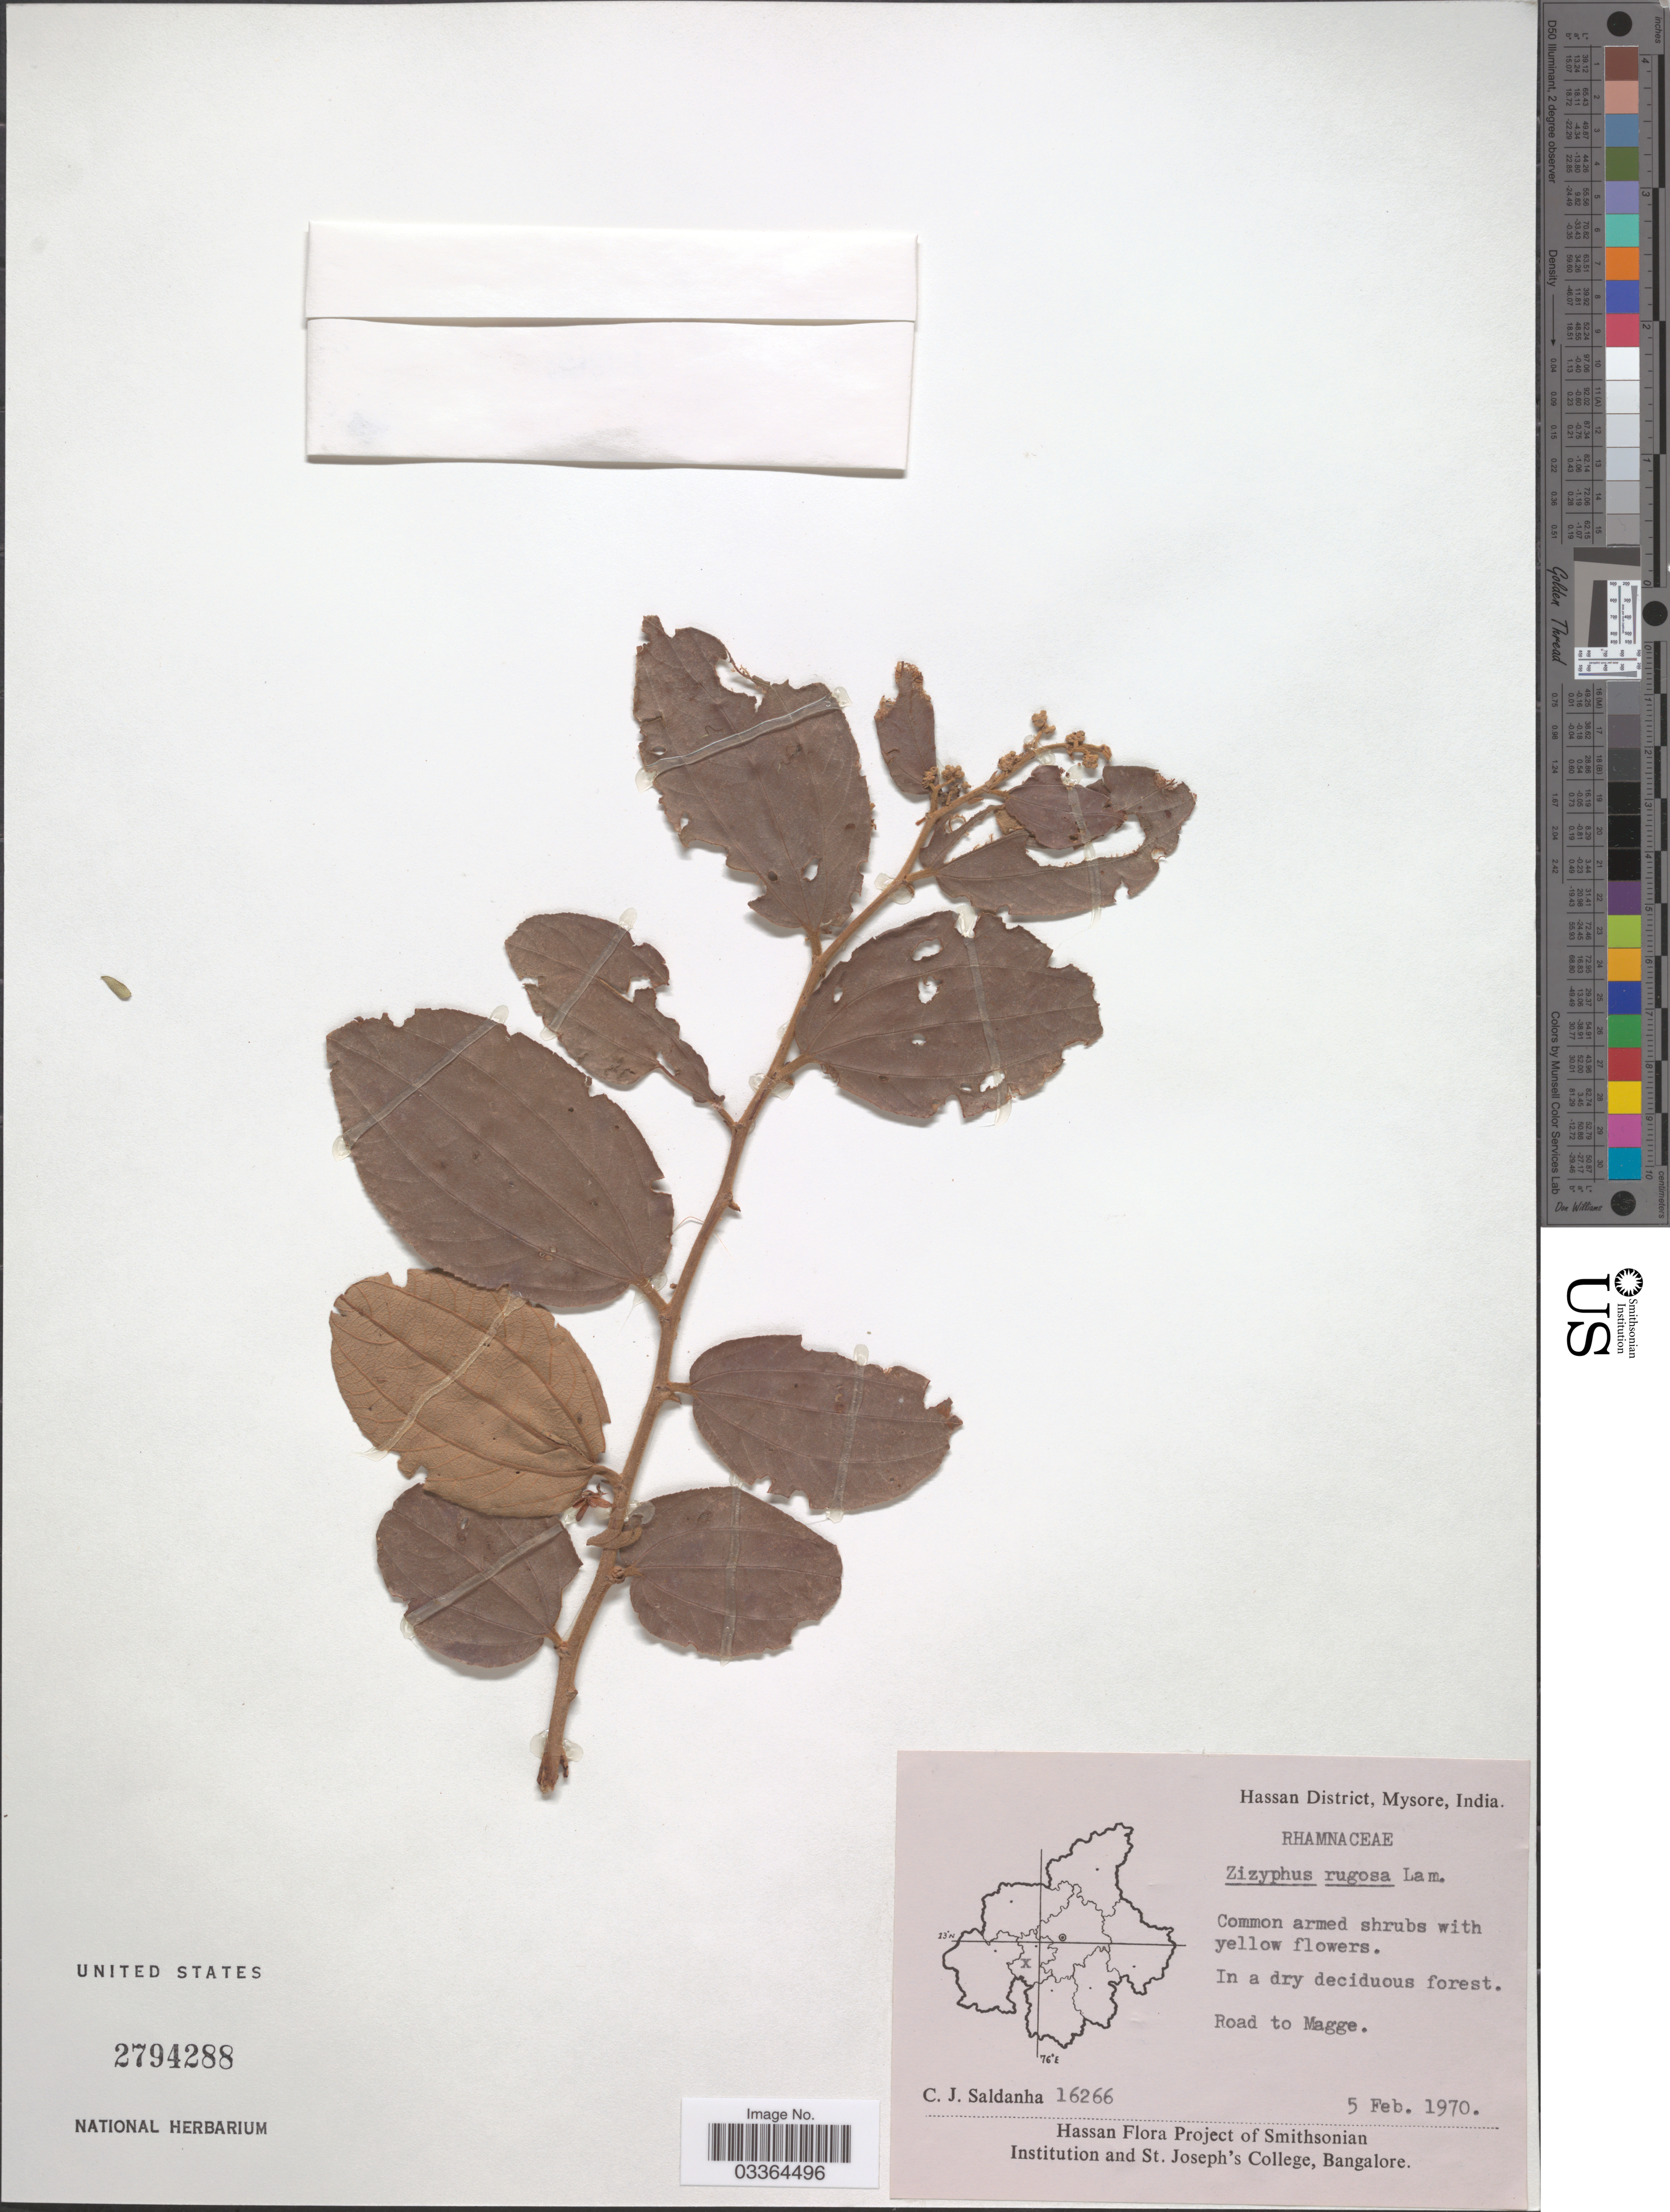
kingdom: Plantae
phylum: Tracheophyta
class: Magnoliopsida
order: Rosales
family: Rhamnaceae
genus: Ziziphus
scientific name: Ziziphus rugosa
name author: Lam.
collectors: C. J. Saldanha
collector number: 16266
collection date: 1970-02-05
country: India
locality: Hassan District, Mysore. Road to Magge.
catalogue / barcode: US 2794288